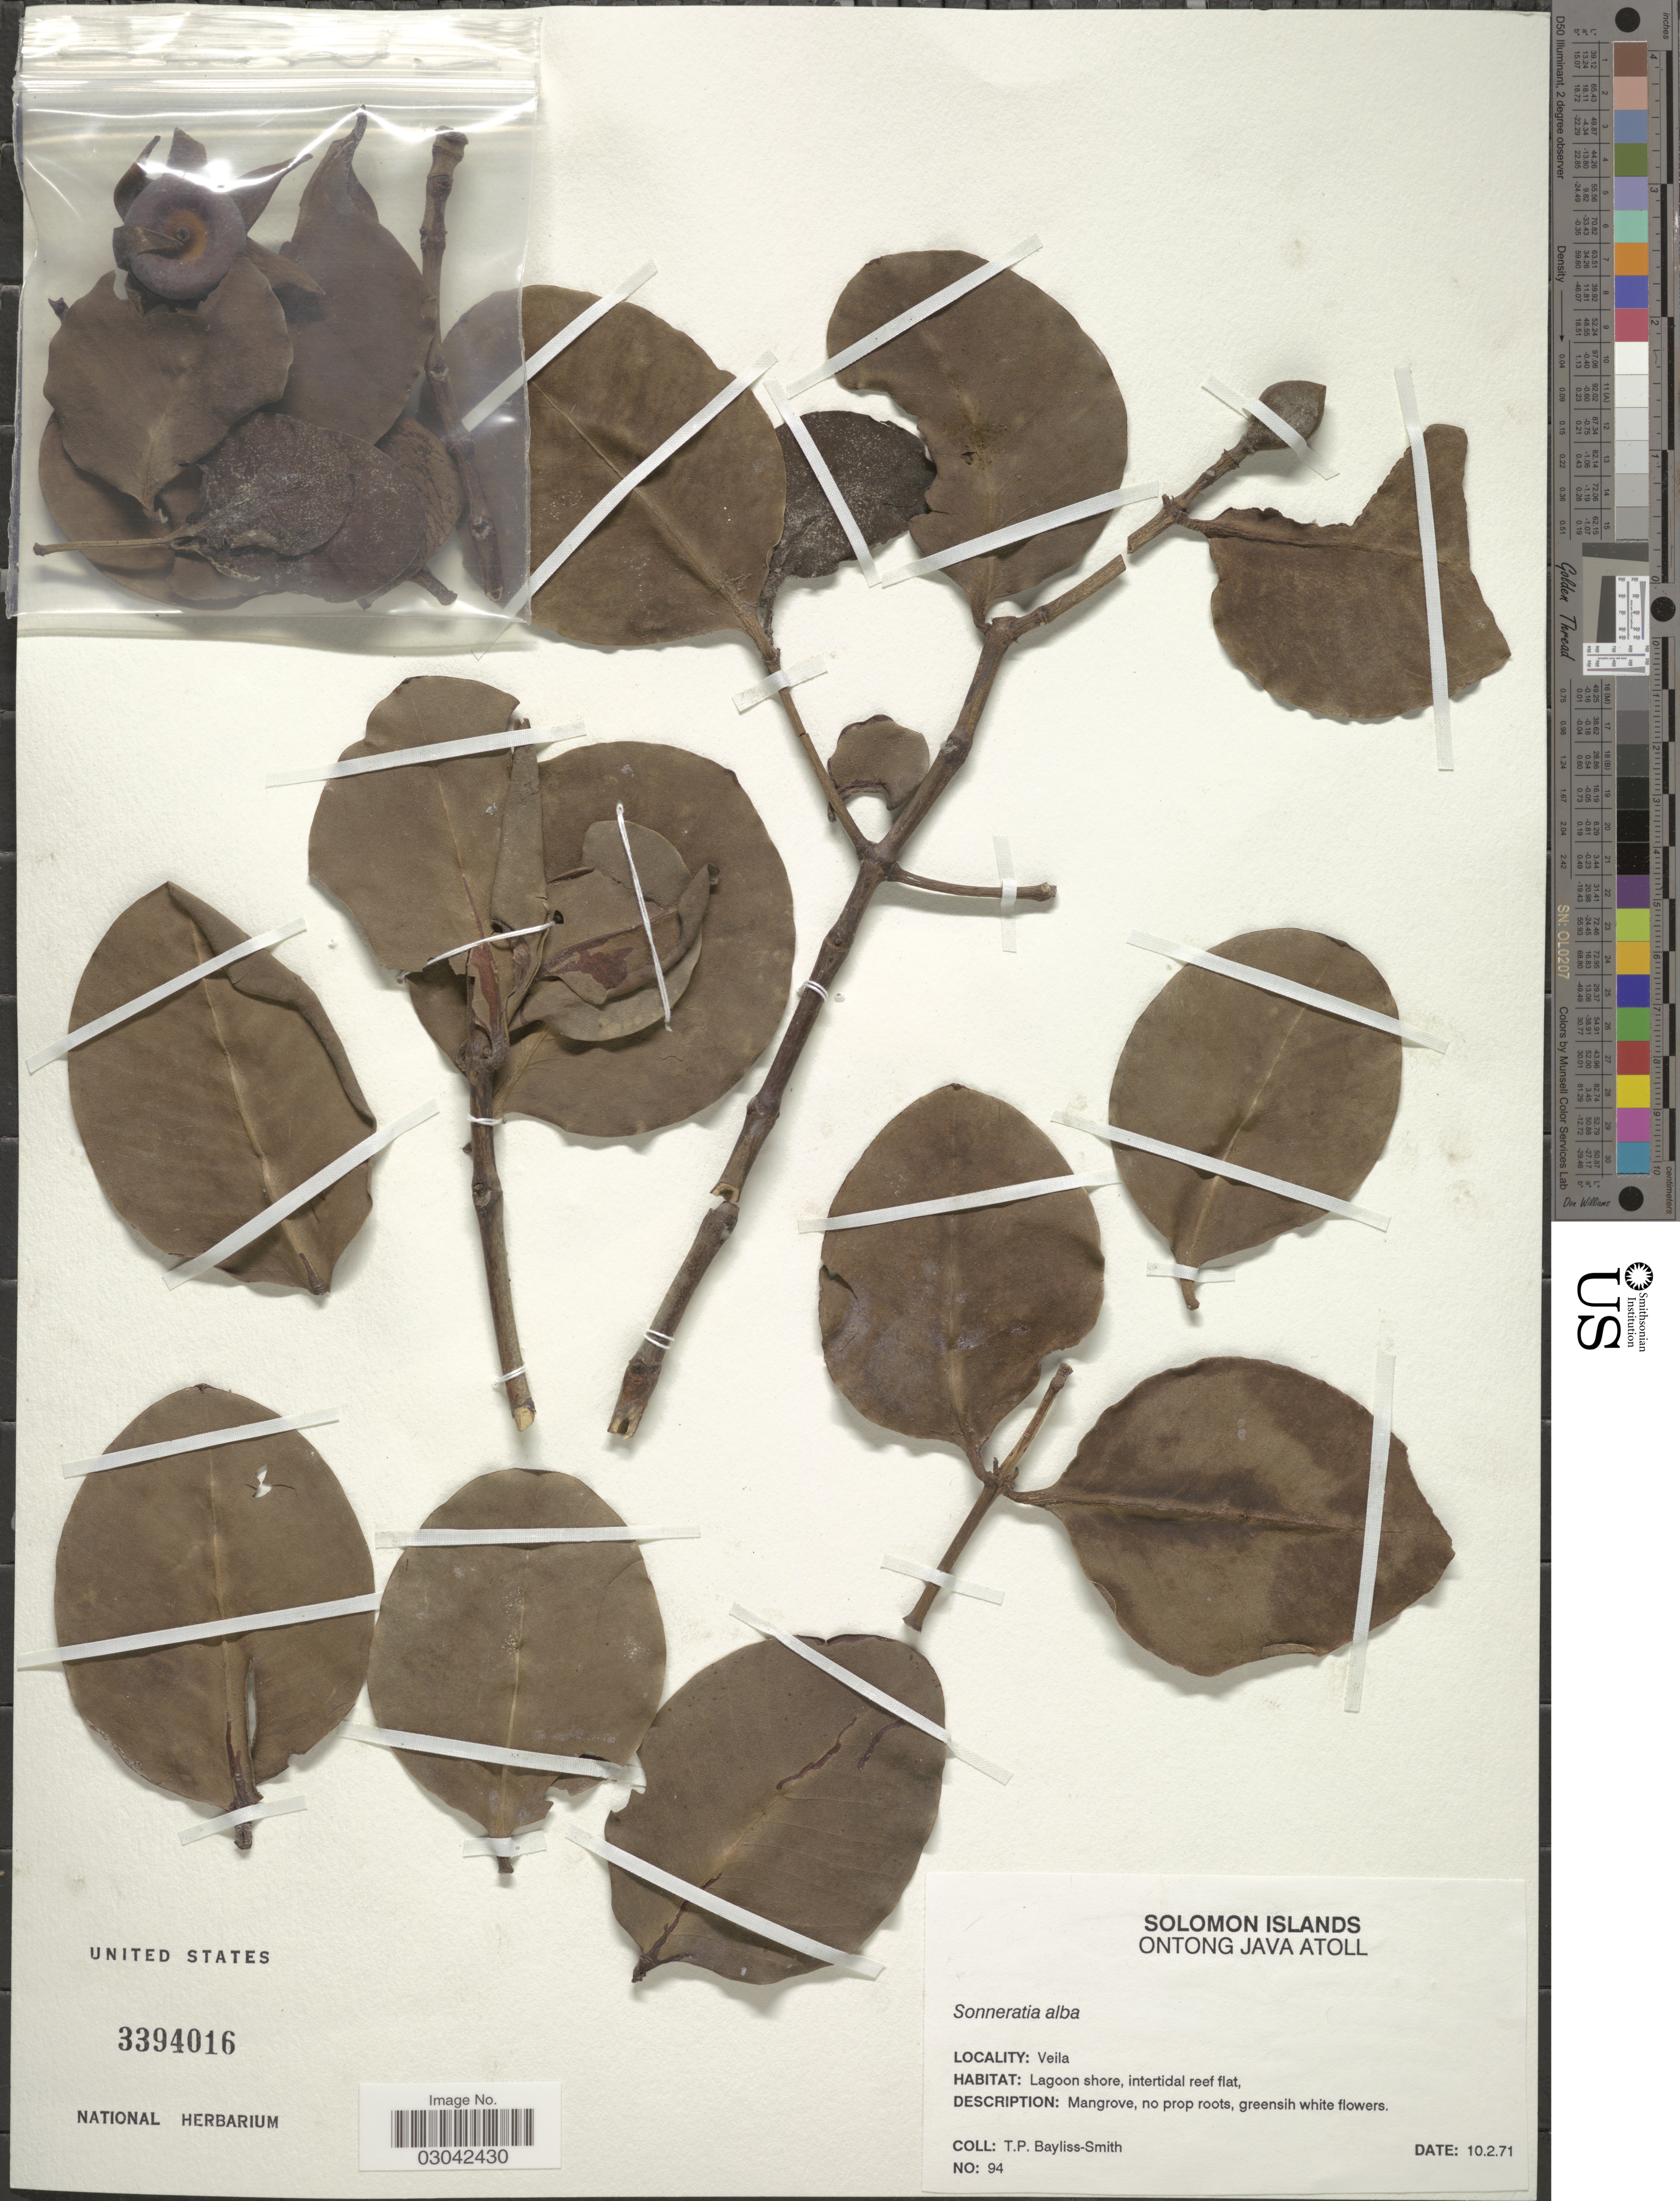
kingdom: Plantae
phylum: Tracheophyta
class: Magnoliopsida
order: Myrtales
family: Lythraceae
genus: Sonneratia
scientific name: Sonneratia alba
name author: Sm.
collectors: T. P. Bayliss-Smith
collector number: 94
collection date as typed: Transcribed d/m/y: 10/2/71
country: Solomon Islands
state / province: Solomon Island Outliers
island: Ontong Java [Luanguia] Atoll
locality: Ontong Java Atoll. Veila.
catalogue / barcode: US 3394016